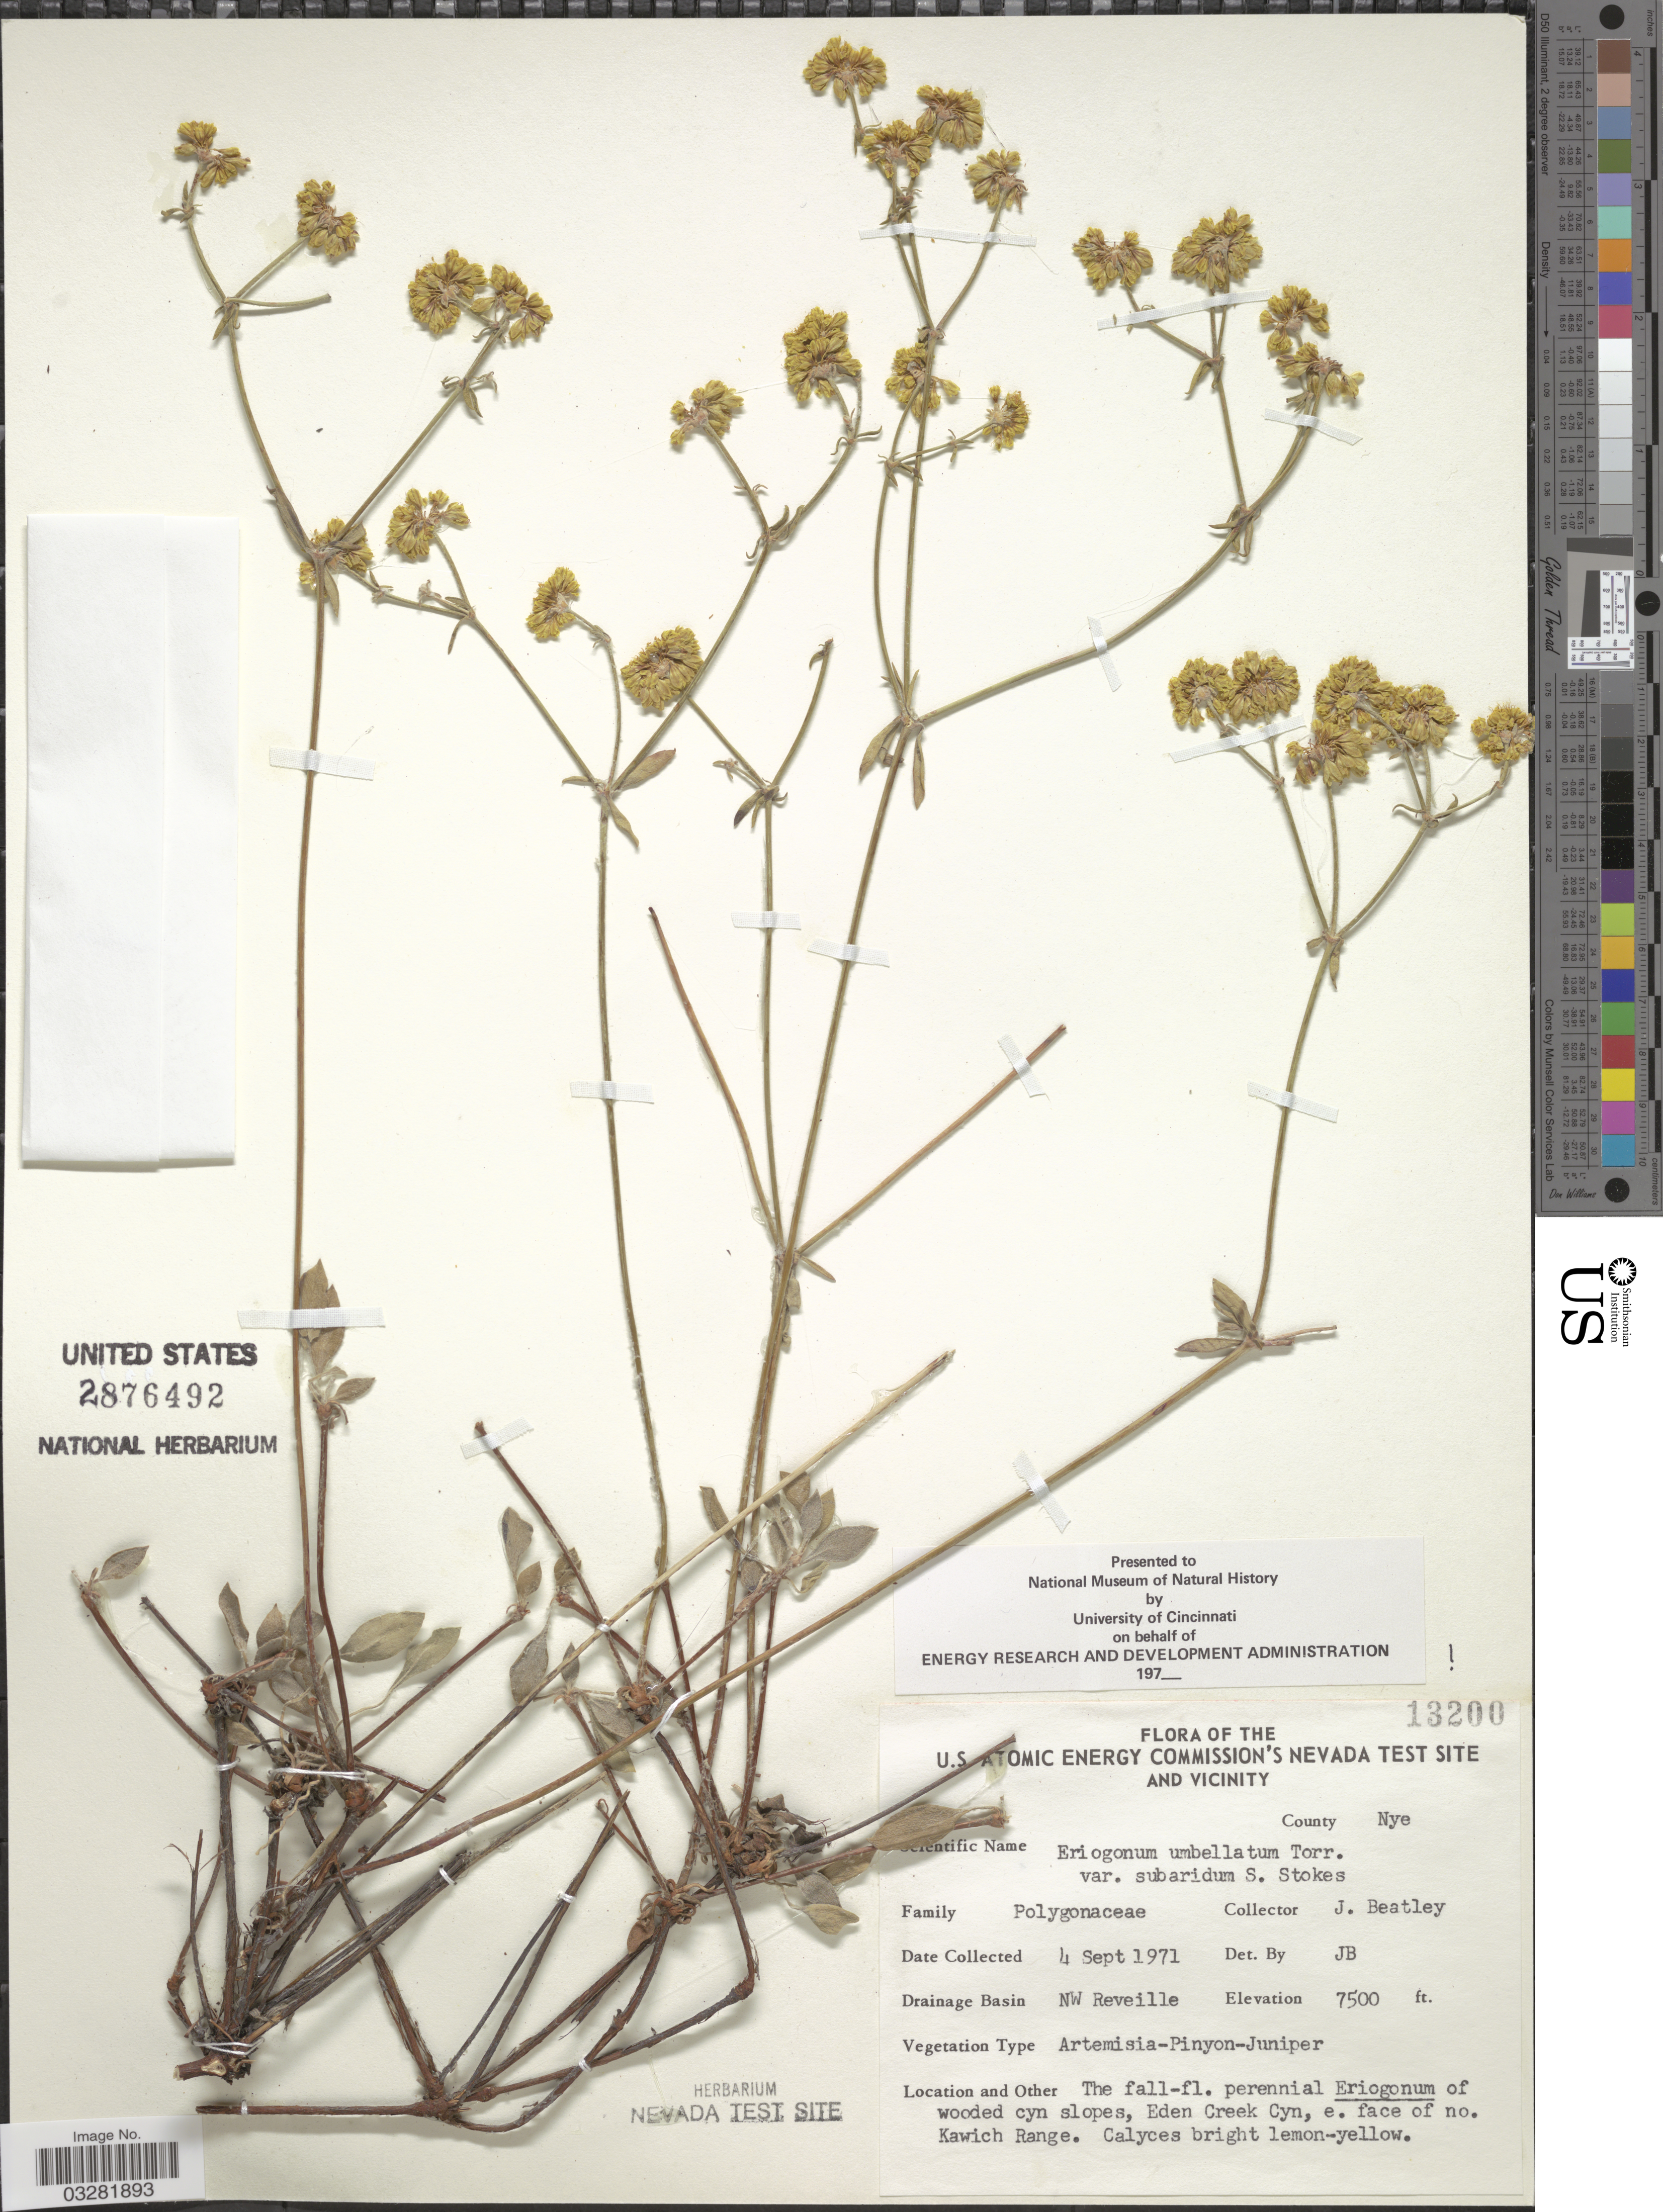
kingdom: Plantae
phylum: Tracheophyta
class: Magnoliopsida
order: Caryophyllales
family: Polygonaceae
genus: Eriogonum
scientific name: Eriogonum umbellatum var. subaridum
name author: S. Stokes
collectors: J. C. Beatley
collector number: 13200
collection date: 1971-09-04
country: United States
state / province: Nevada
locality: The U.S. Atomic Energy Commission's Nevada Test Site and Vicinity. County Nye. Drainage Basin NW Reveille. Eden Creek Cyn, e. face of no. Kawich Range.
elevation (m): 2286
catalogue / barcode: US 2876492